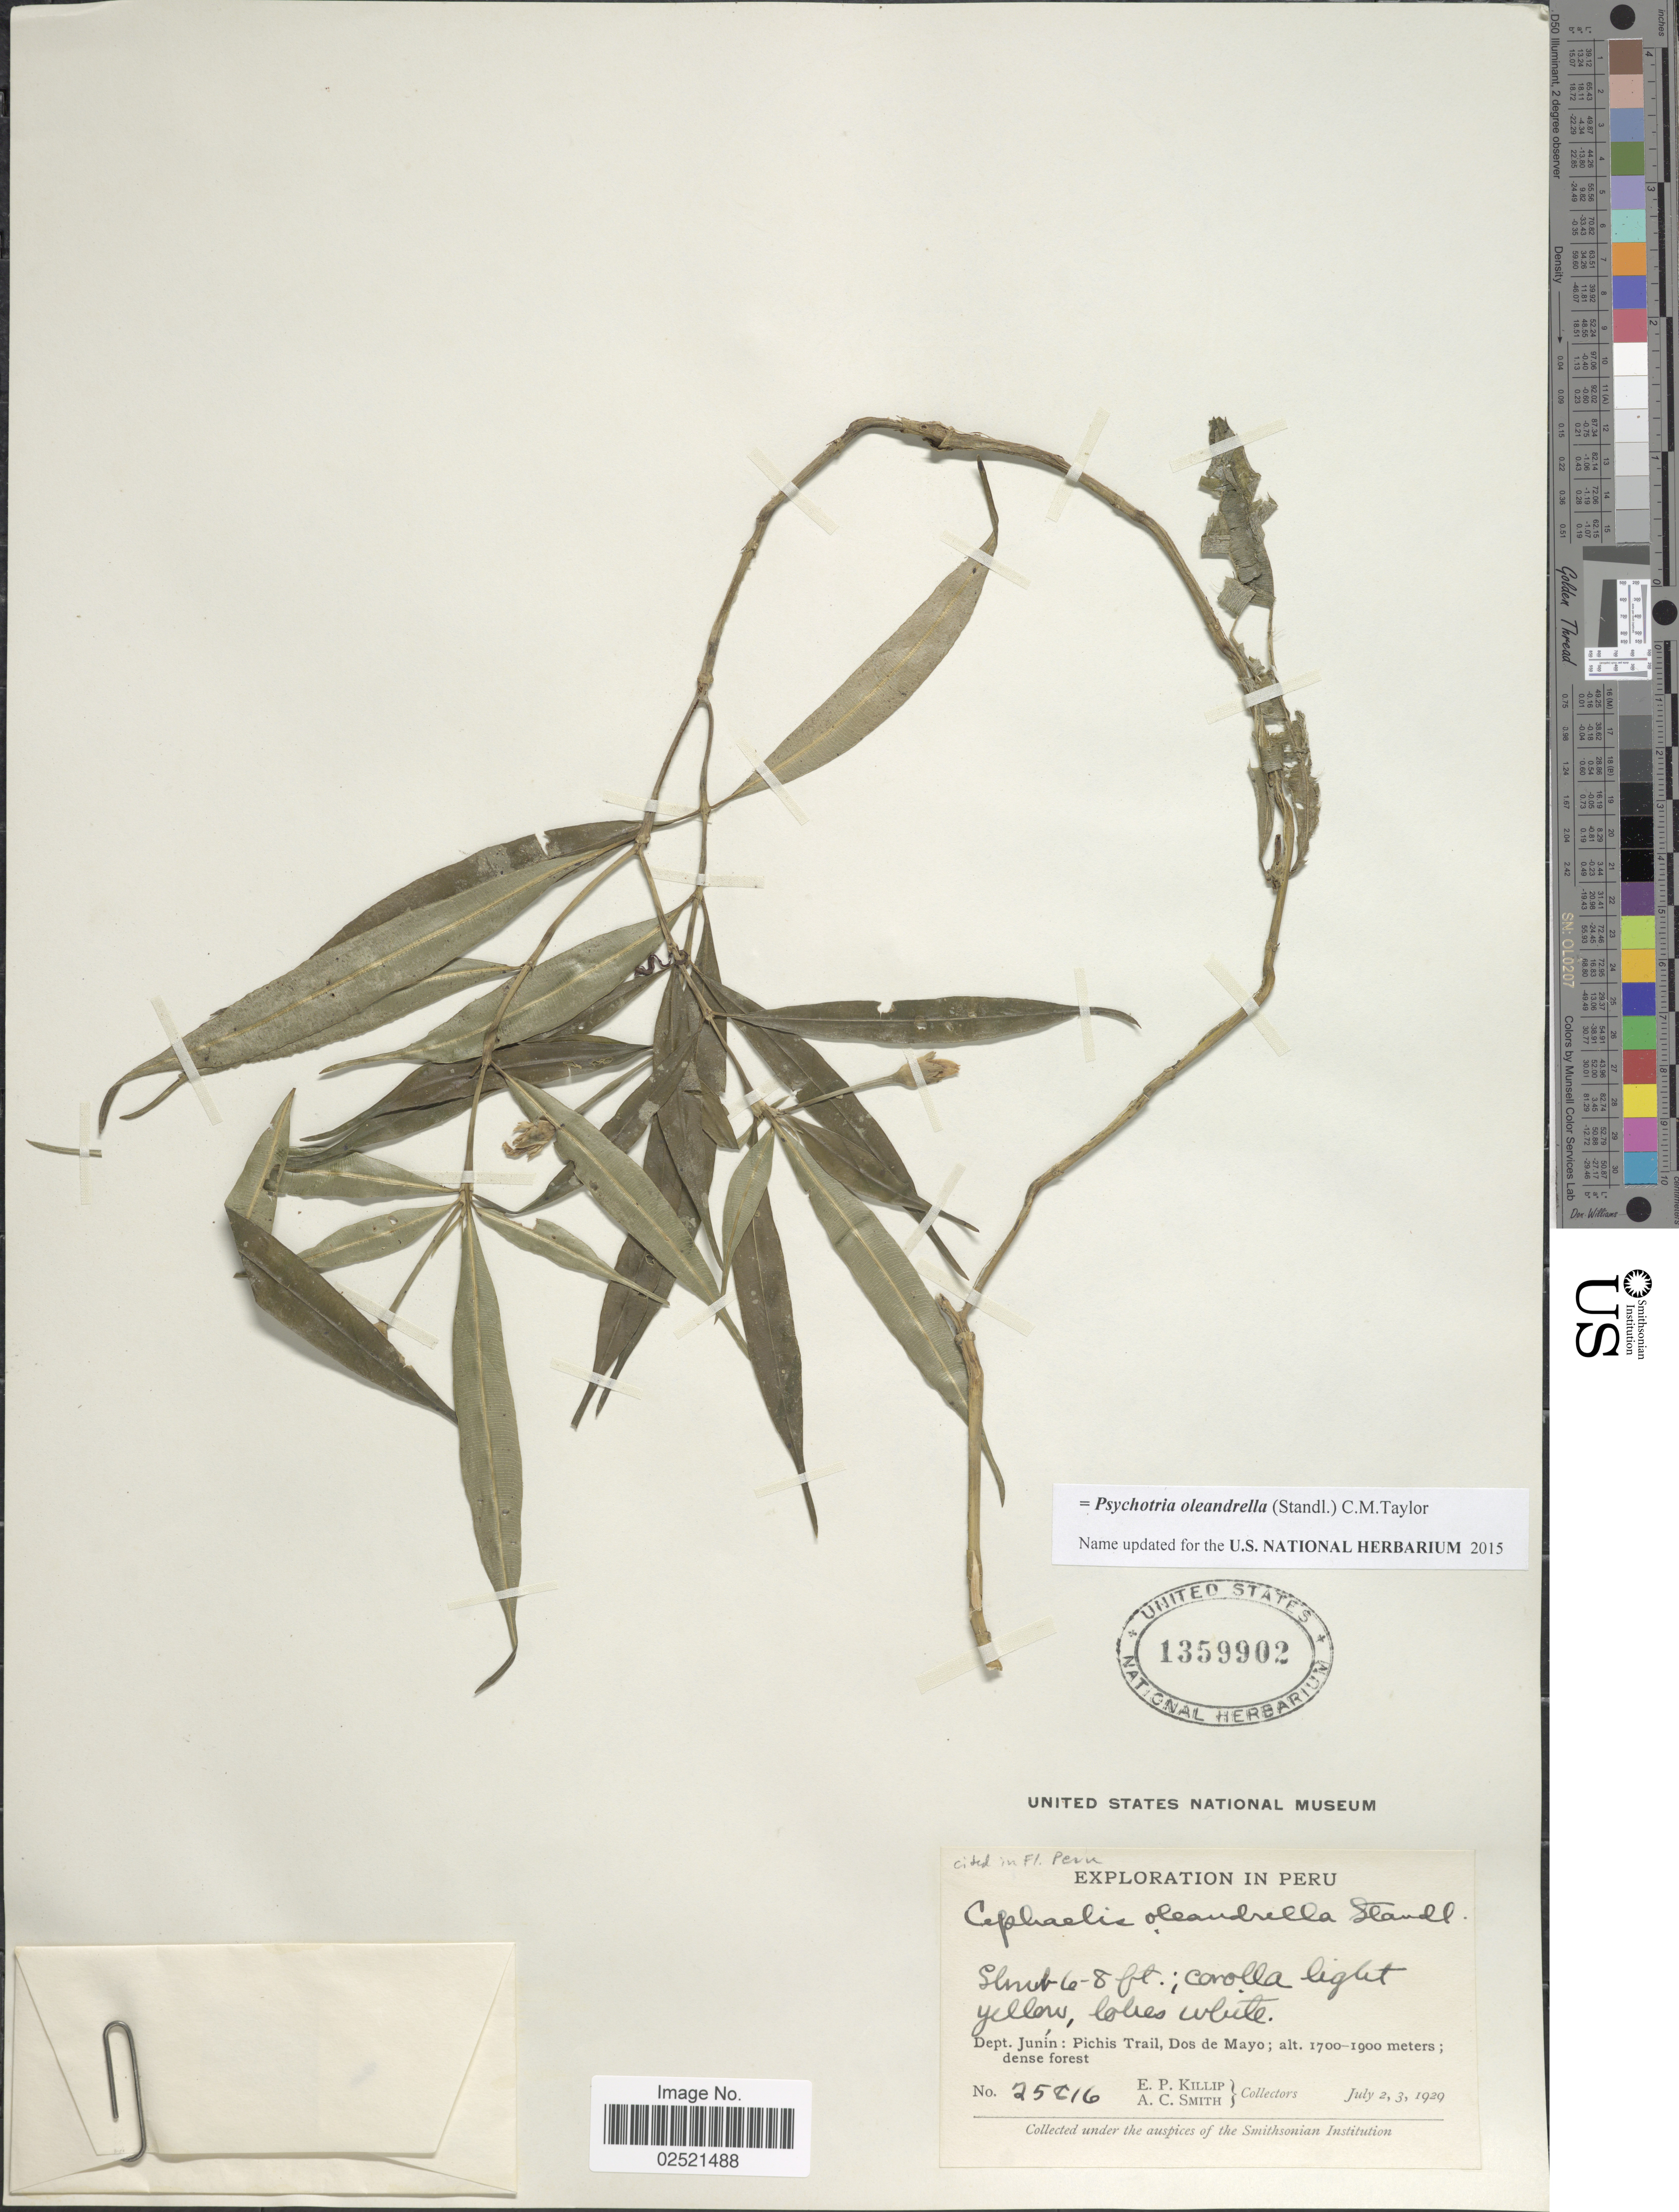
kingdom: Plantae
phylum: Tracheophyta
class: Magnoliopsida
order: Gentianales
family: Rubiaceae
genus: Psychotria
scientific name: Psychotria oleandrella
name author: (Standl.) C.M. Taylor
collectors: E. P. Killip & A. C. Smith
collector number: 25816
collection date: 1929-07-02/1929-07-03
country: Peru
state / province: Junín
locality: Pichis Trail, Dos de Mayo.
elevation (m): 1700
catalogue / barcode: US 1359902